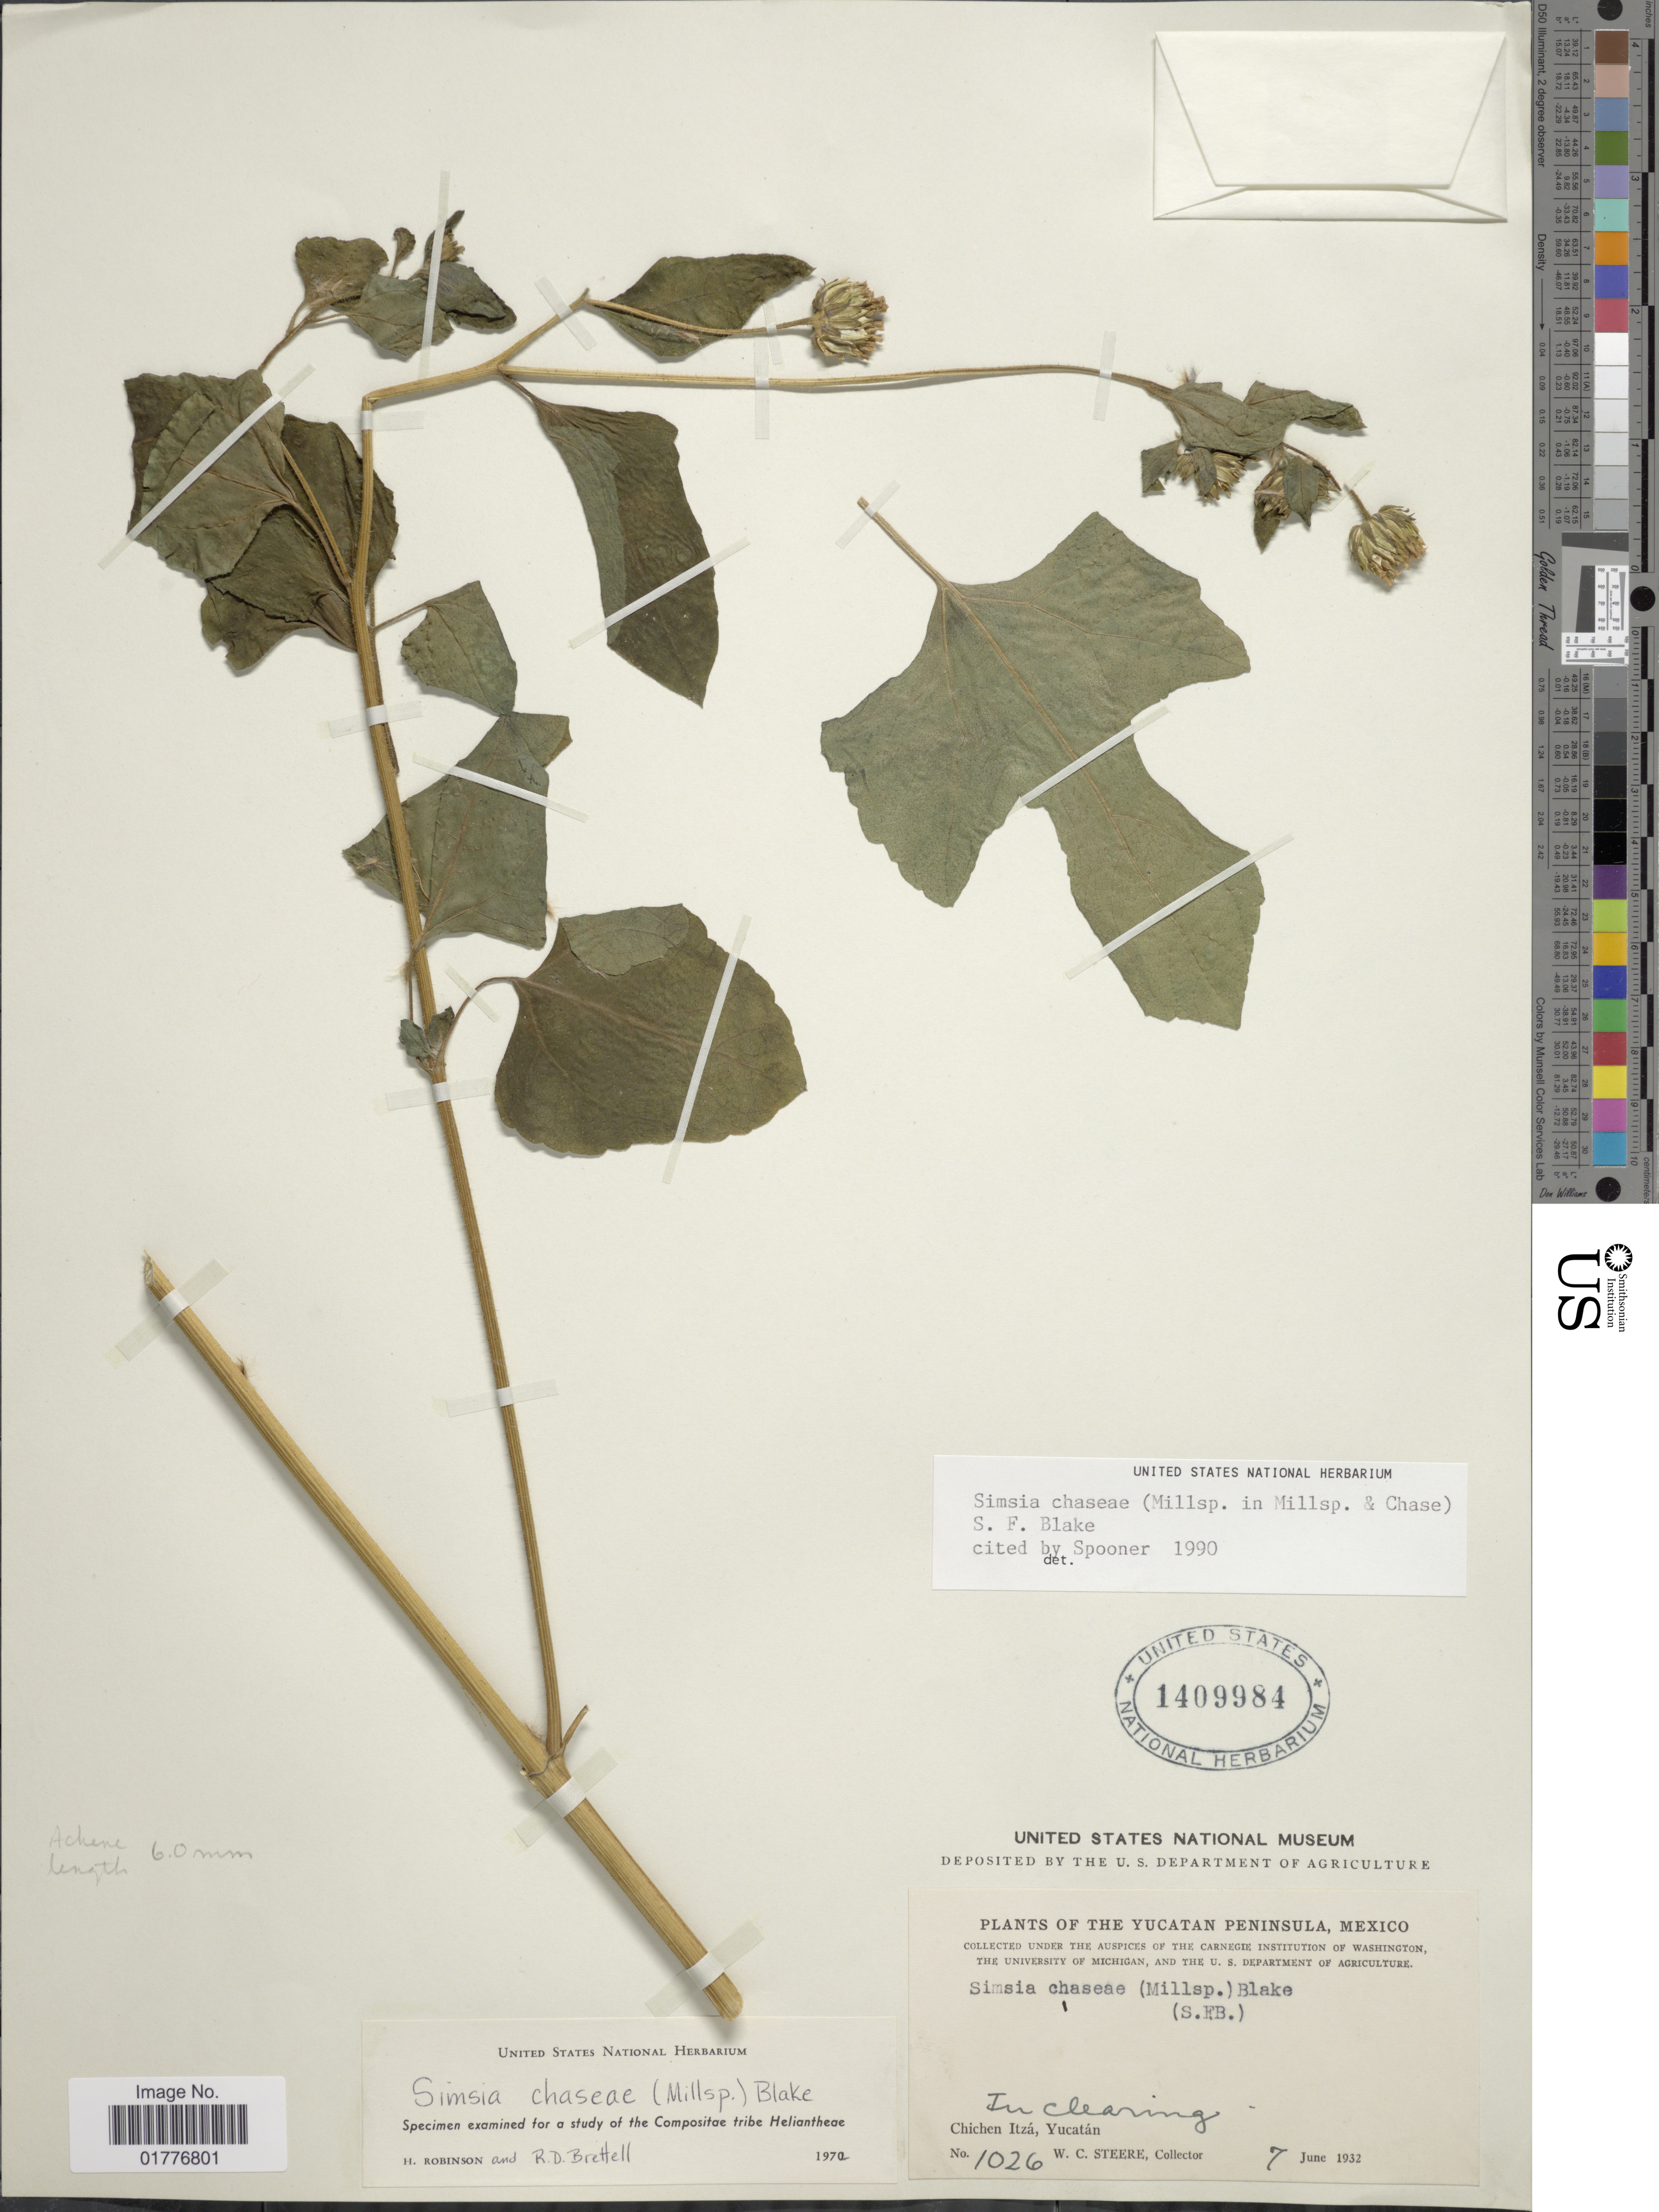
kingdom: Plantae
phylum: Tracheophyta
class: Magnoliopsida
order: Asterales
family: Asteraceae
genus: Simsia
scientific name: Simsia chasei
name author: (Millsp.) S.F. Blake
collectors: W. C. Steere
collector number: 1026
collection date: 1932-06-07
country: Mexico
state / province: Yucatán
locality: Chichen Itza, Yucatan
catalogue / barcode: US 1409984